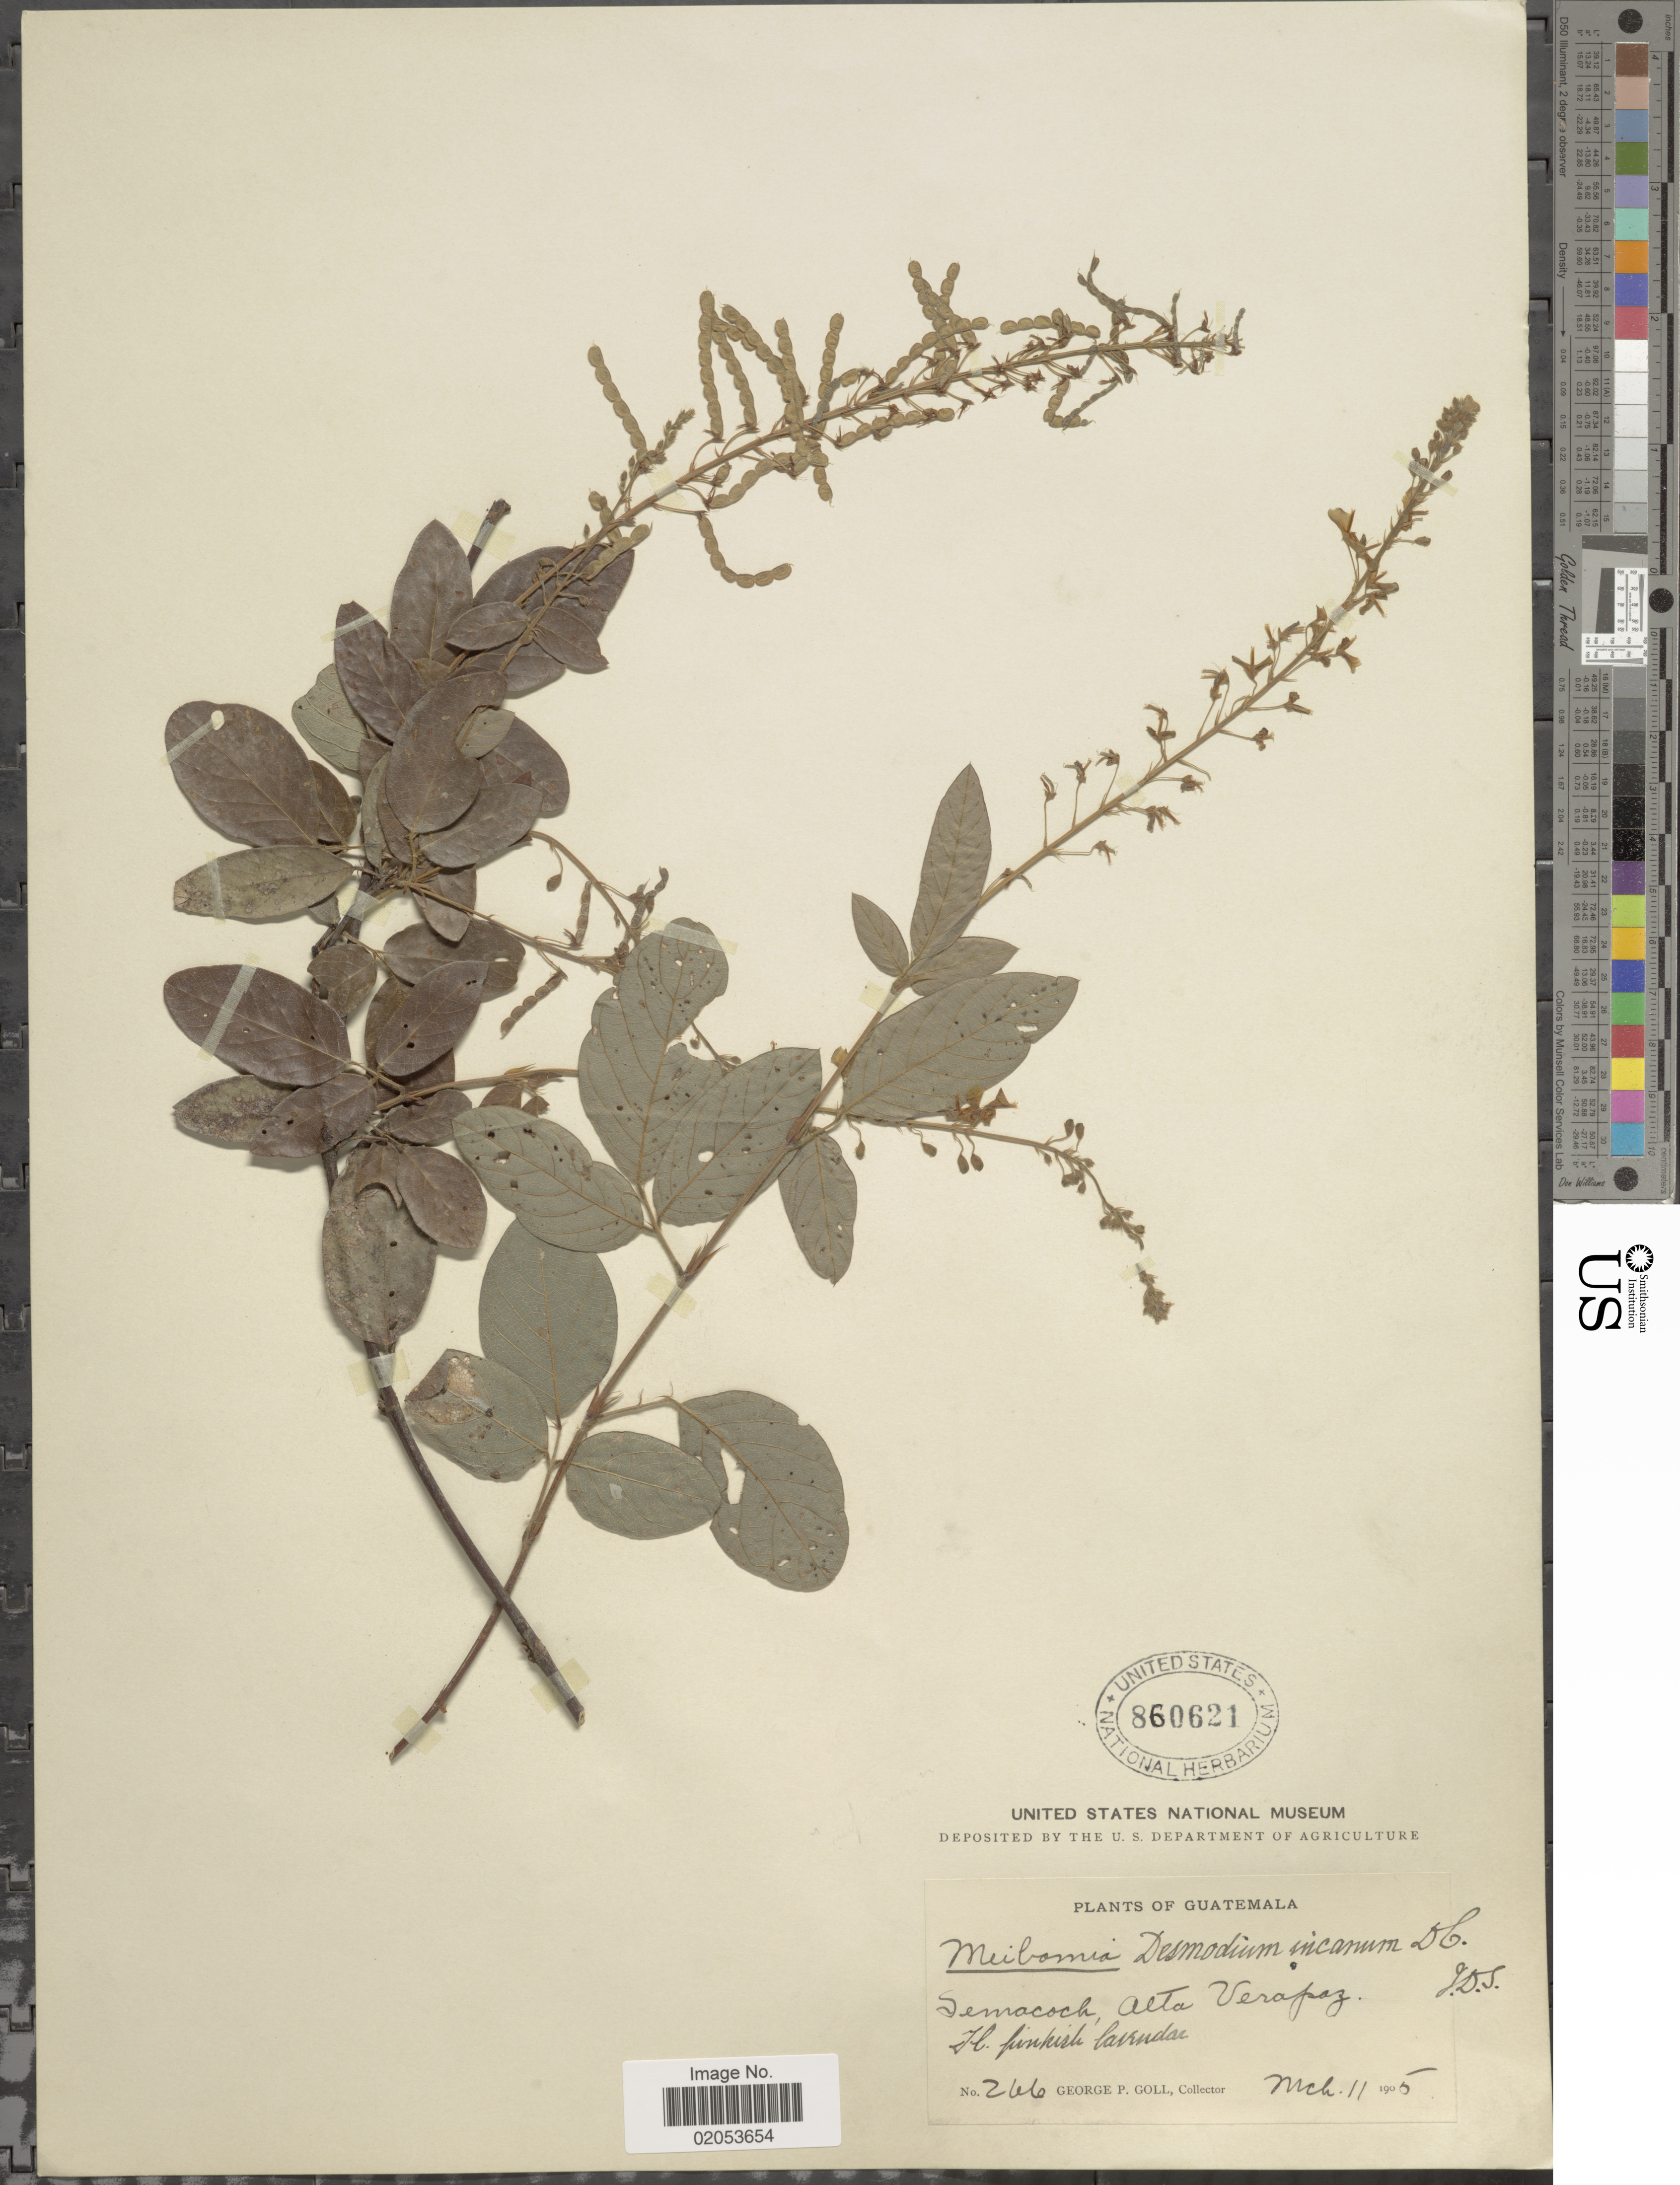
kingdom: Plantae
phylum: Tracheophyta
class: Magnoliopsida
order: Fabales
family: Fabaceae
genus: Desmodium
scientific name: Desmodium incanum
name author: (Sw.) DC.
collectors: G. P. Goll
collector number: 266*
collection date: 1905-03-11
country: Guatemala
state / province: Alta Verapaz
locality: Semacoch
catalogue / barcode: US 860621